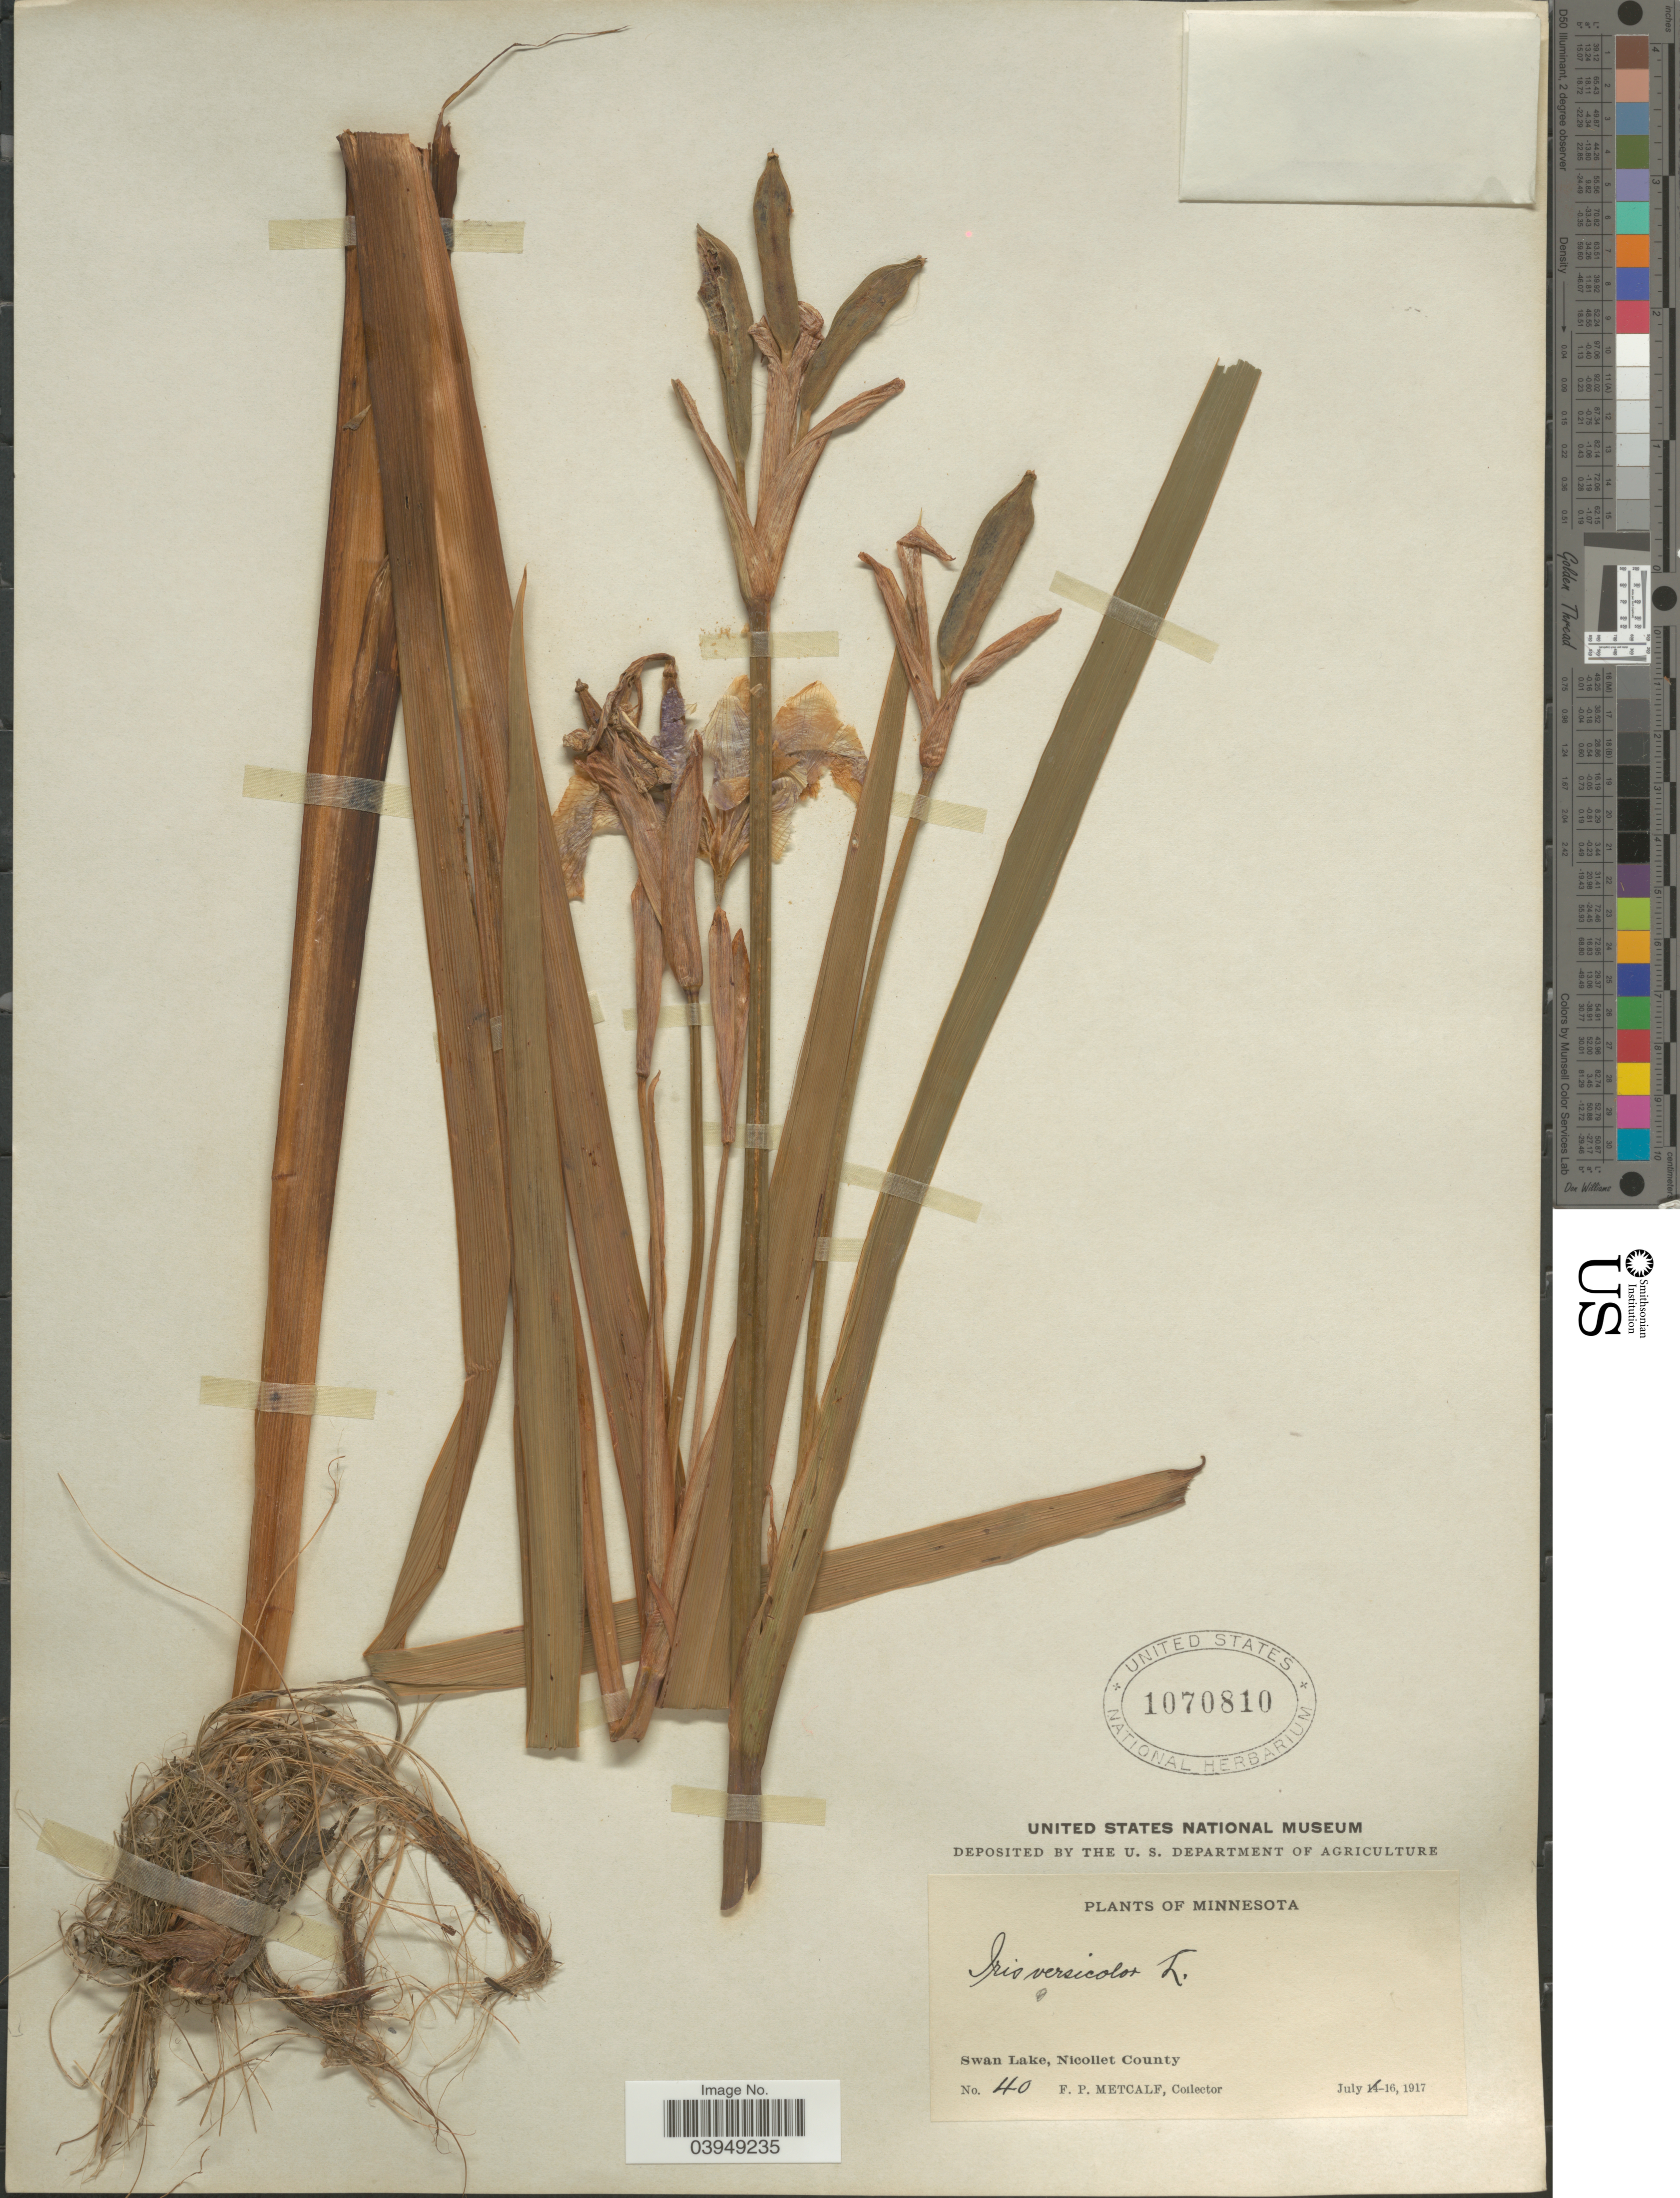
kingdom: Plantae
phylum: Tracheophyta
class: Liliopsida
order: Asparagales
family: Iridaceae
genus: Iris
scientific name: Iris versicolor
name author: L.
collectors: F. Metcalf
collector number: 40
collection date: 1917-07-16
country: United States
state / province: Minnesota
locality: Swan Lake, Nicollet County.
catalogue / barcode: US 1070810